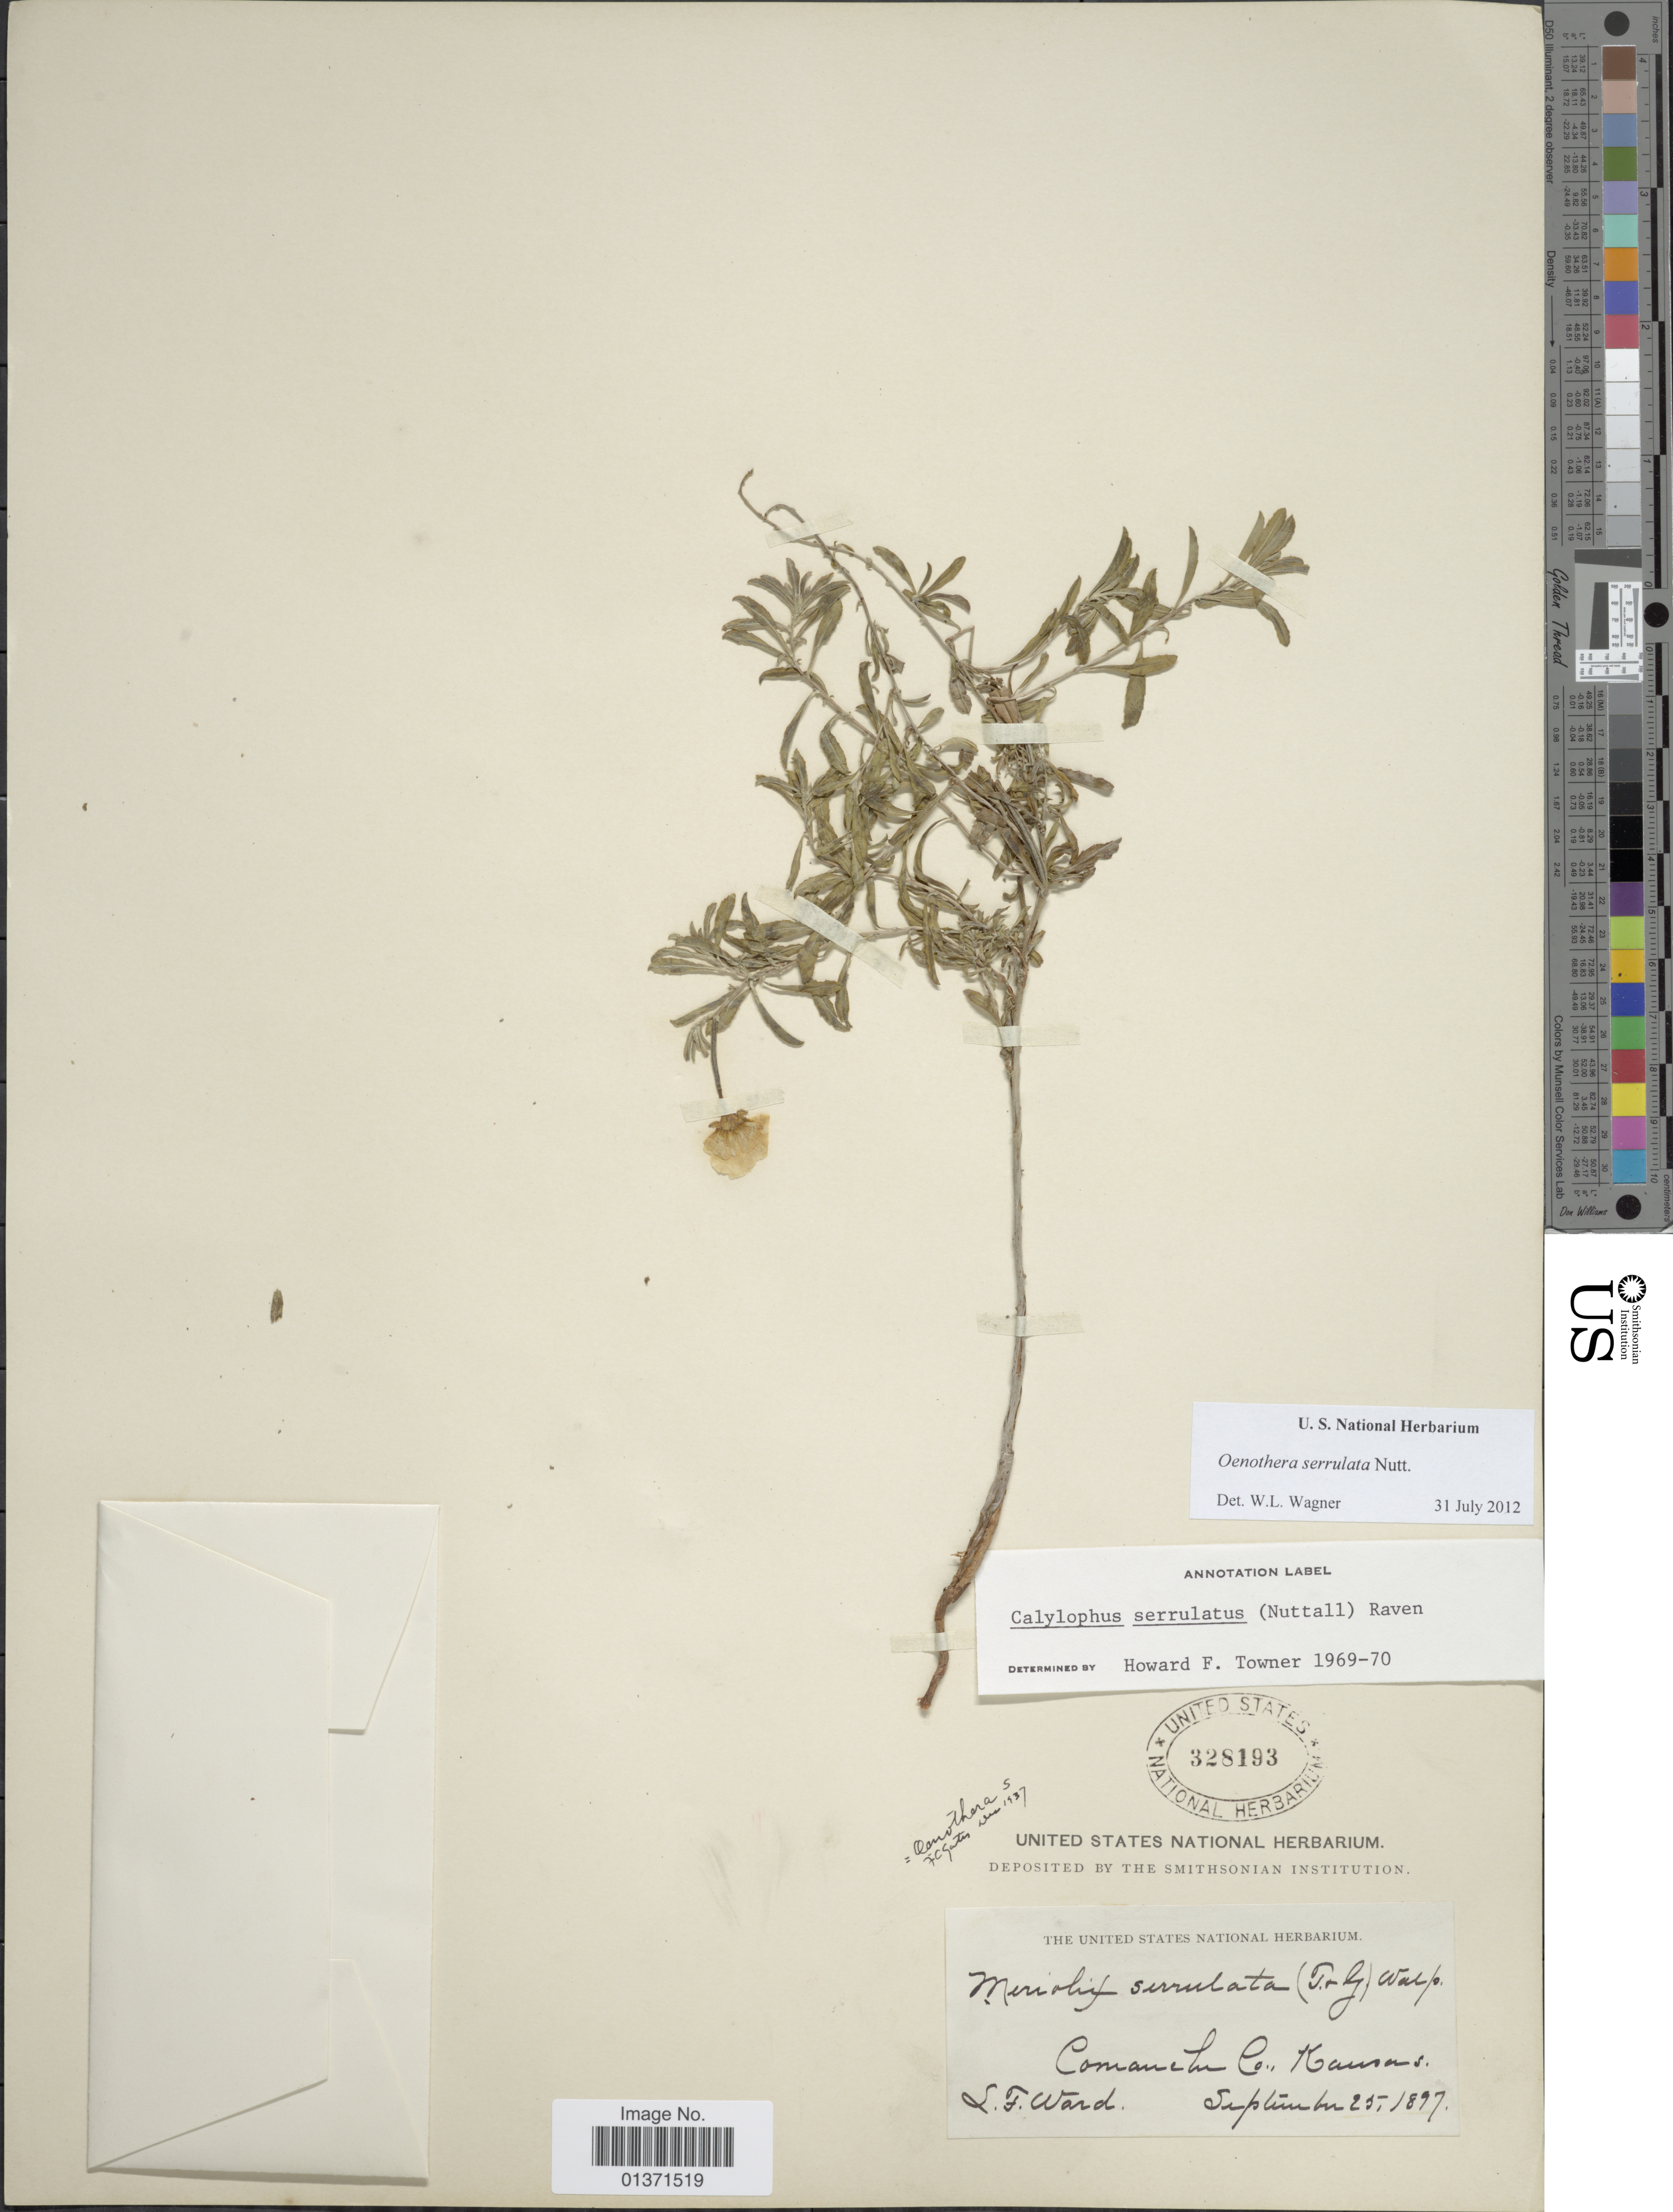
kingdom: Plantae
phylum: Tracheophyta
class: Magnoliopsida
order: Myrtales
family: Onagraceae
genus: Oenothera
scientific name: Oenothera serrulata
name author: Nutt.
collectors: L. Ward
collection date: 1897-09-25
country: United States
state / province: Kansas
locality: Comanche Co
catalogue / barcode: US 328193